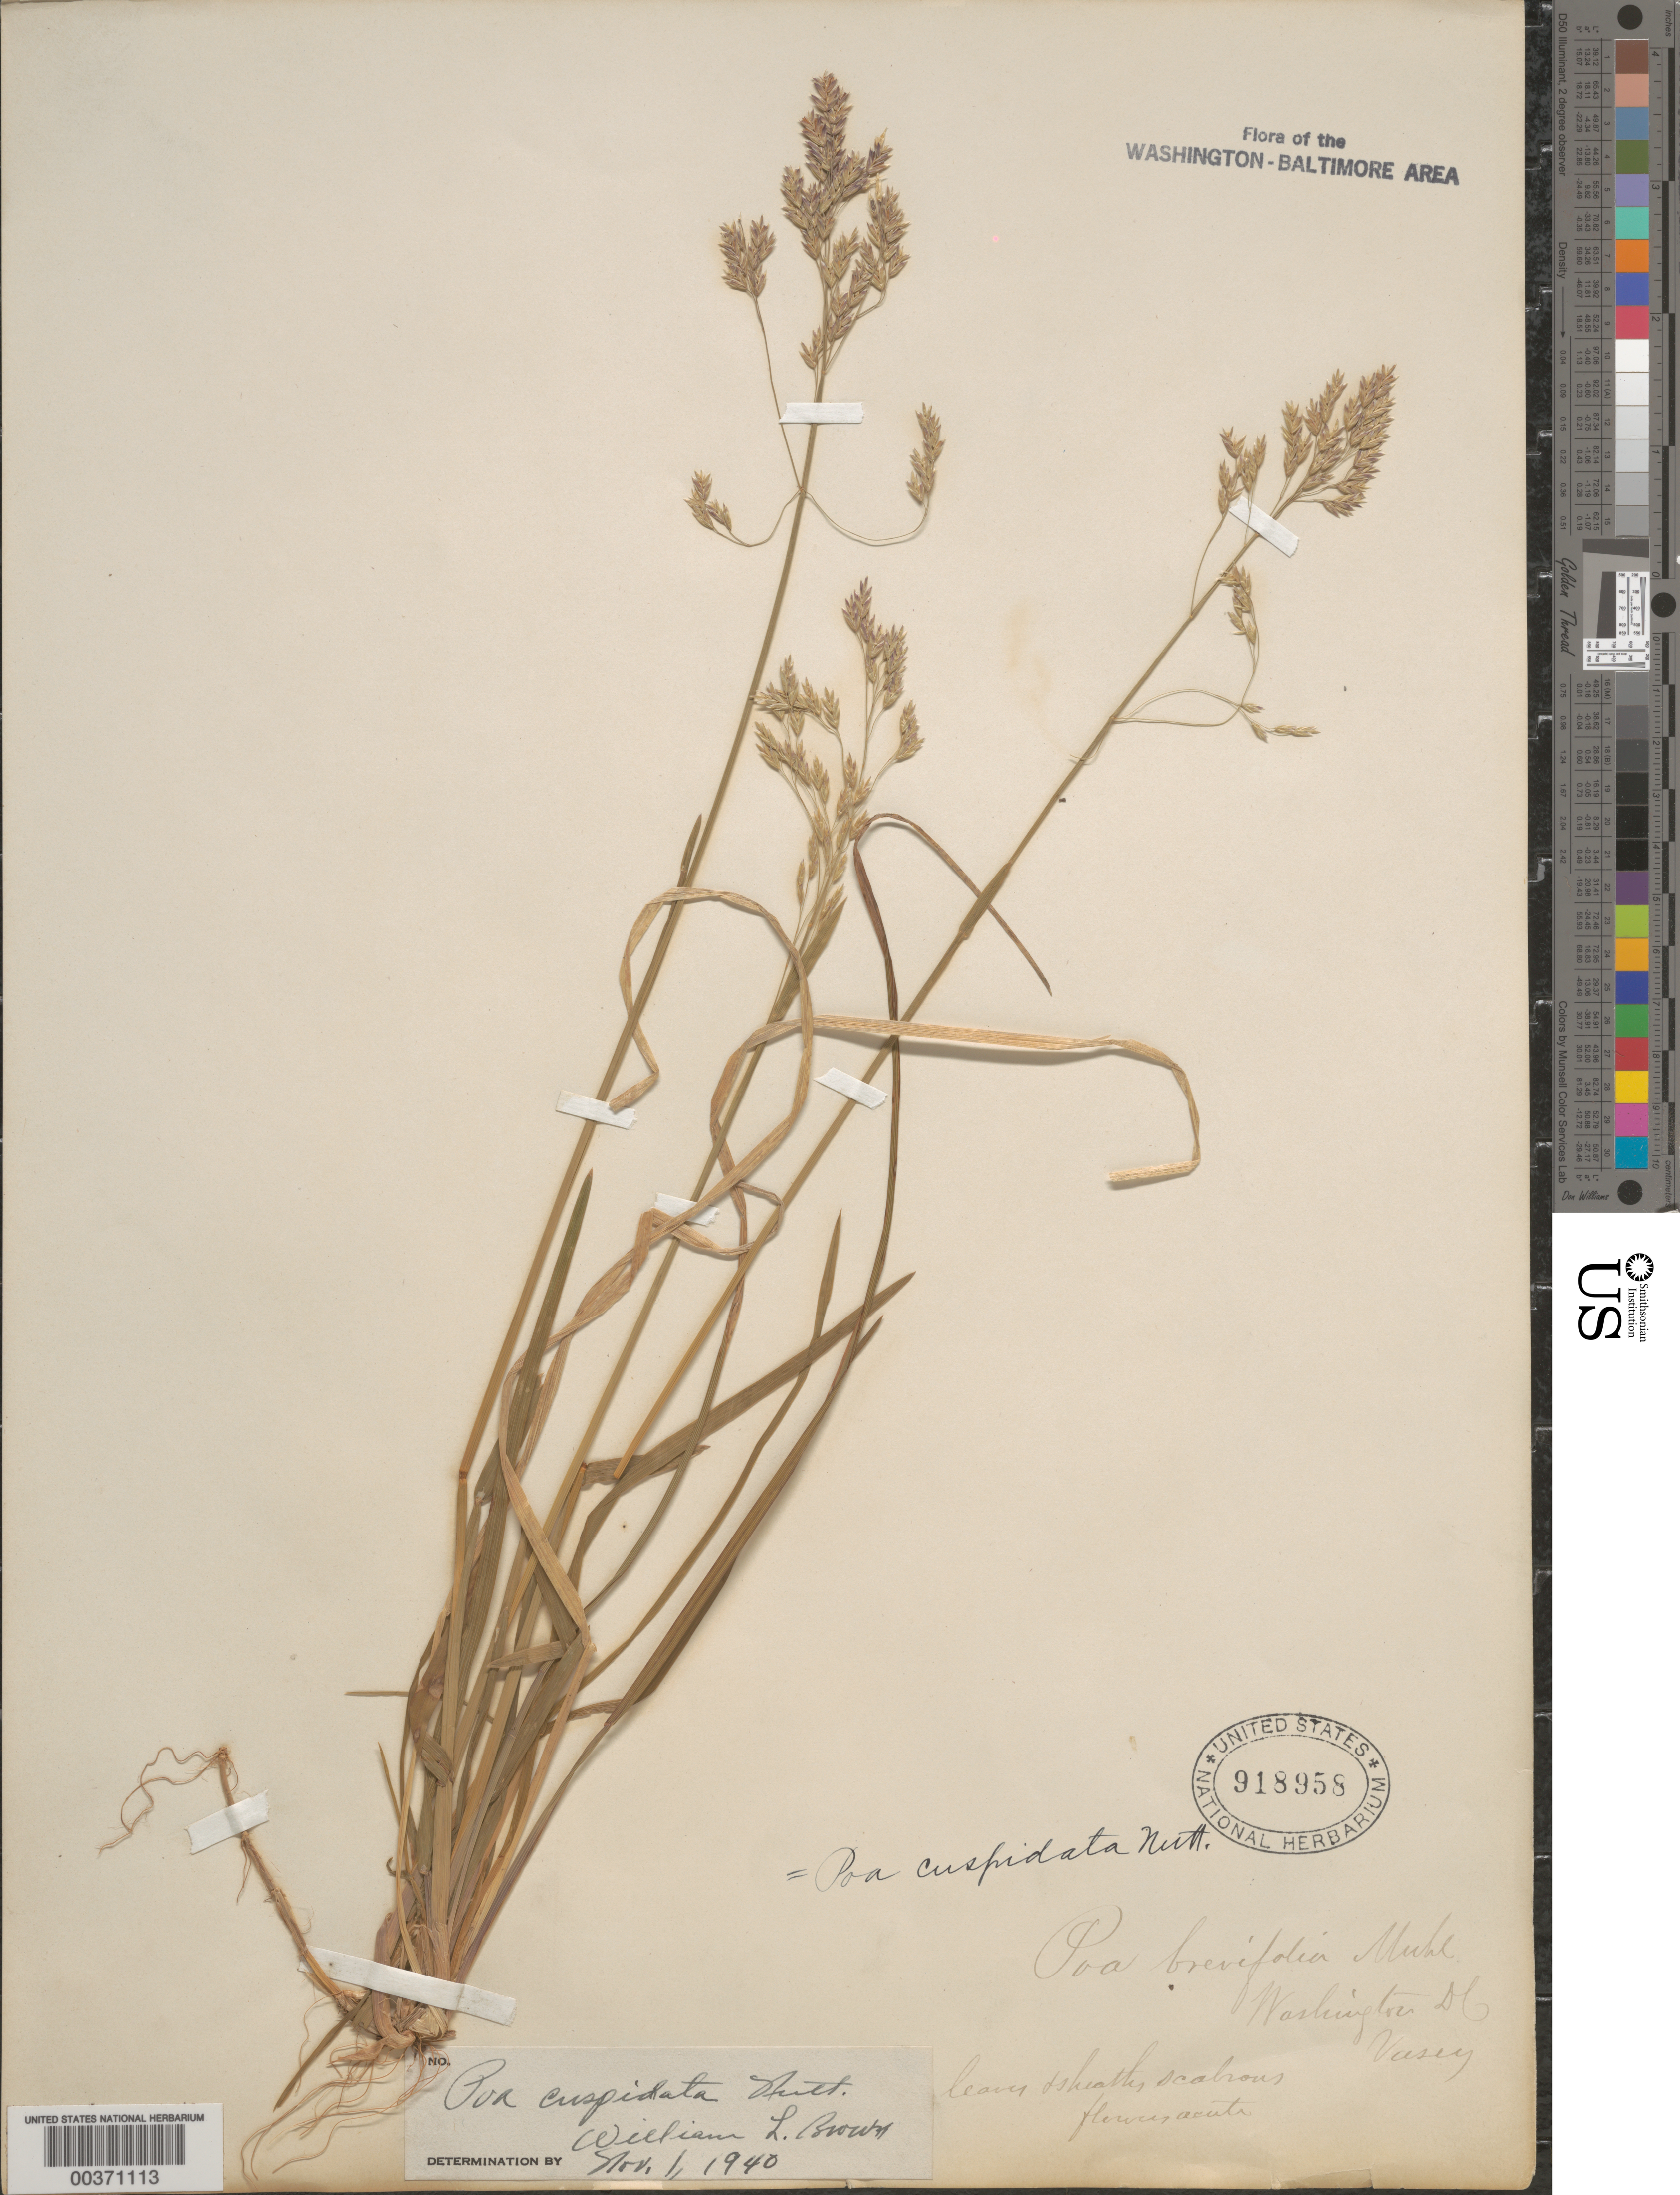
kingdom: Plantae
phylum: Tracheophyta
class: Liliopsida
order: Poales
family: Poaceae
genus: Poa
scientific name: Poa cuspidata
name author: Nutt.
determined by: Brown, W. L.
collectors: G. Vasey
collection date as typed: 1875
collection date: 1875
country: United States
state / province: District of Columbia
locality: Washington DC area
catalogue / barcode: US 918958